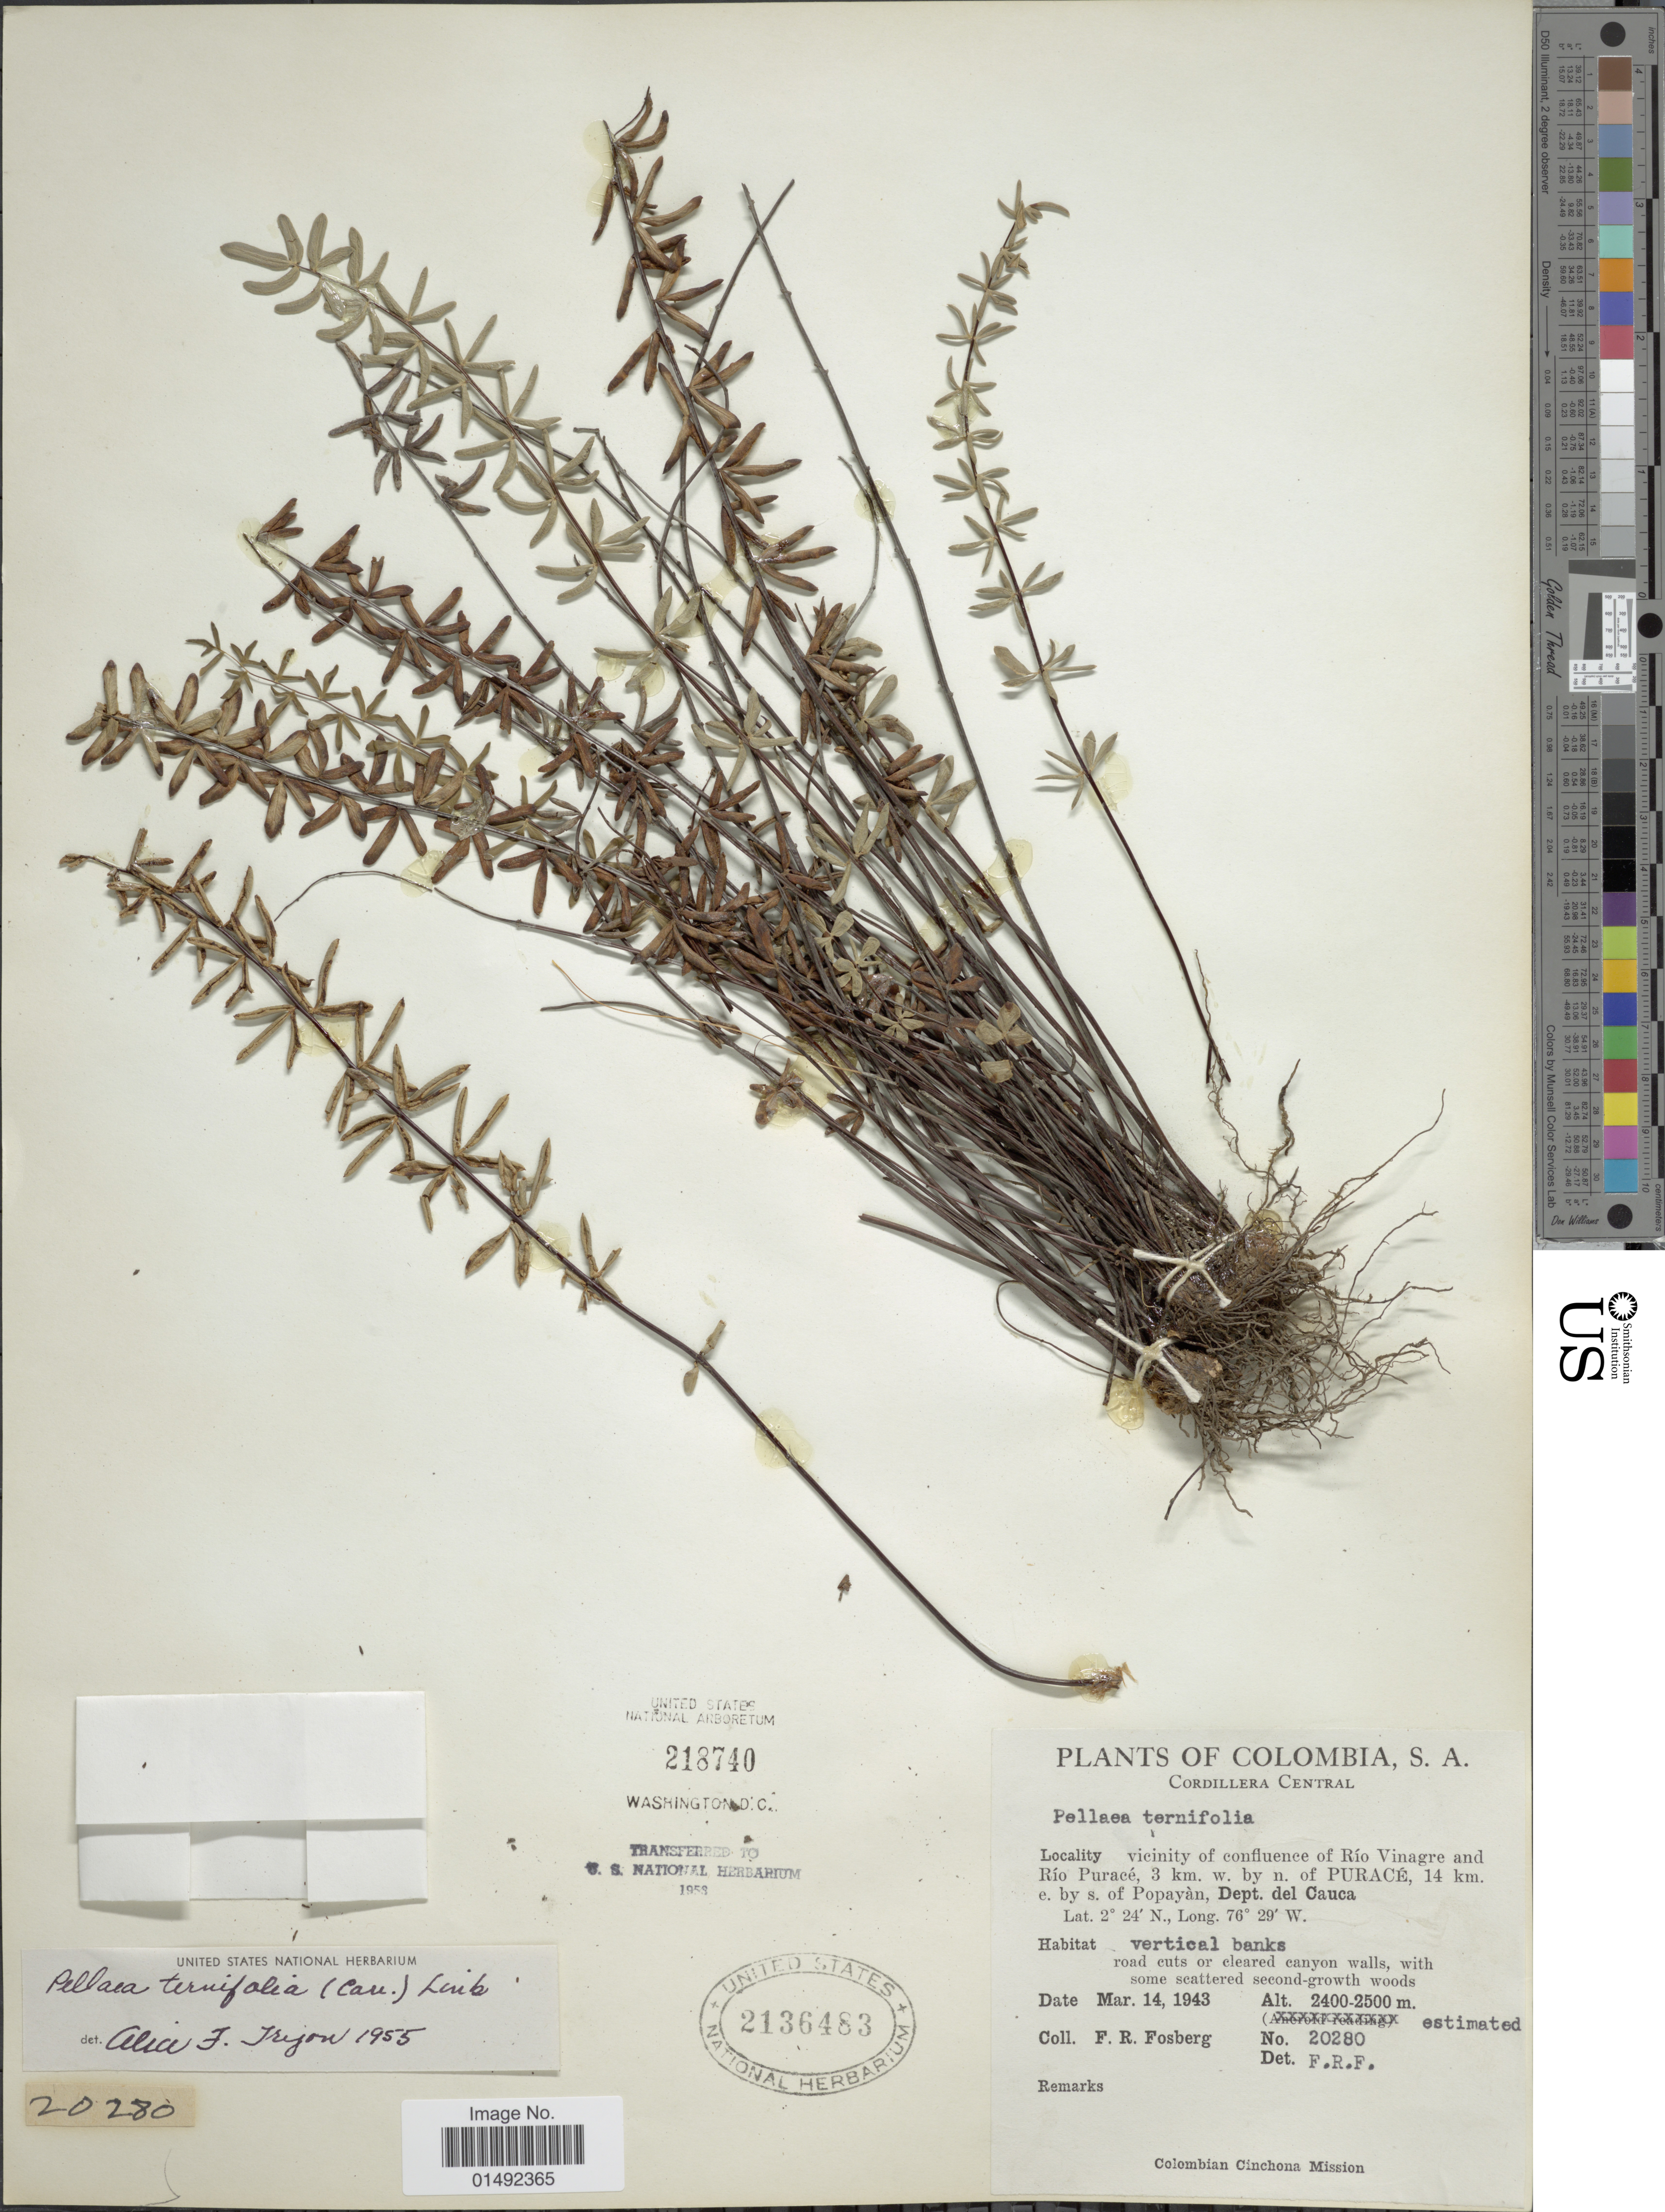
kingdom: Plantae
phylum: Tracheophyta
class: Polypodiopsida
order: Polypodiales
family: Pteridaceae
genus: Pellaea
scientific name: Pellaea ternifolia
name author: (Cav.) Link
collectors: F. R. Fosberg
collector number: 20280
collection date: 1943-03-14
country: Colombia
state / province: Valle del Cauca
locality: Cordillera Central, vicinity of confluence of Río Vinagre and Río Puracé, 3 km. w. by n. of Puracé, 14 km e. by s. of Popayàn, Dept. del Cauca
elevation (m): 2400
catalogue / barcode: US 2136483